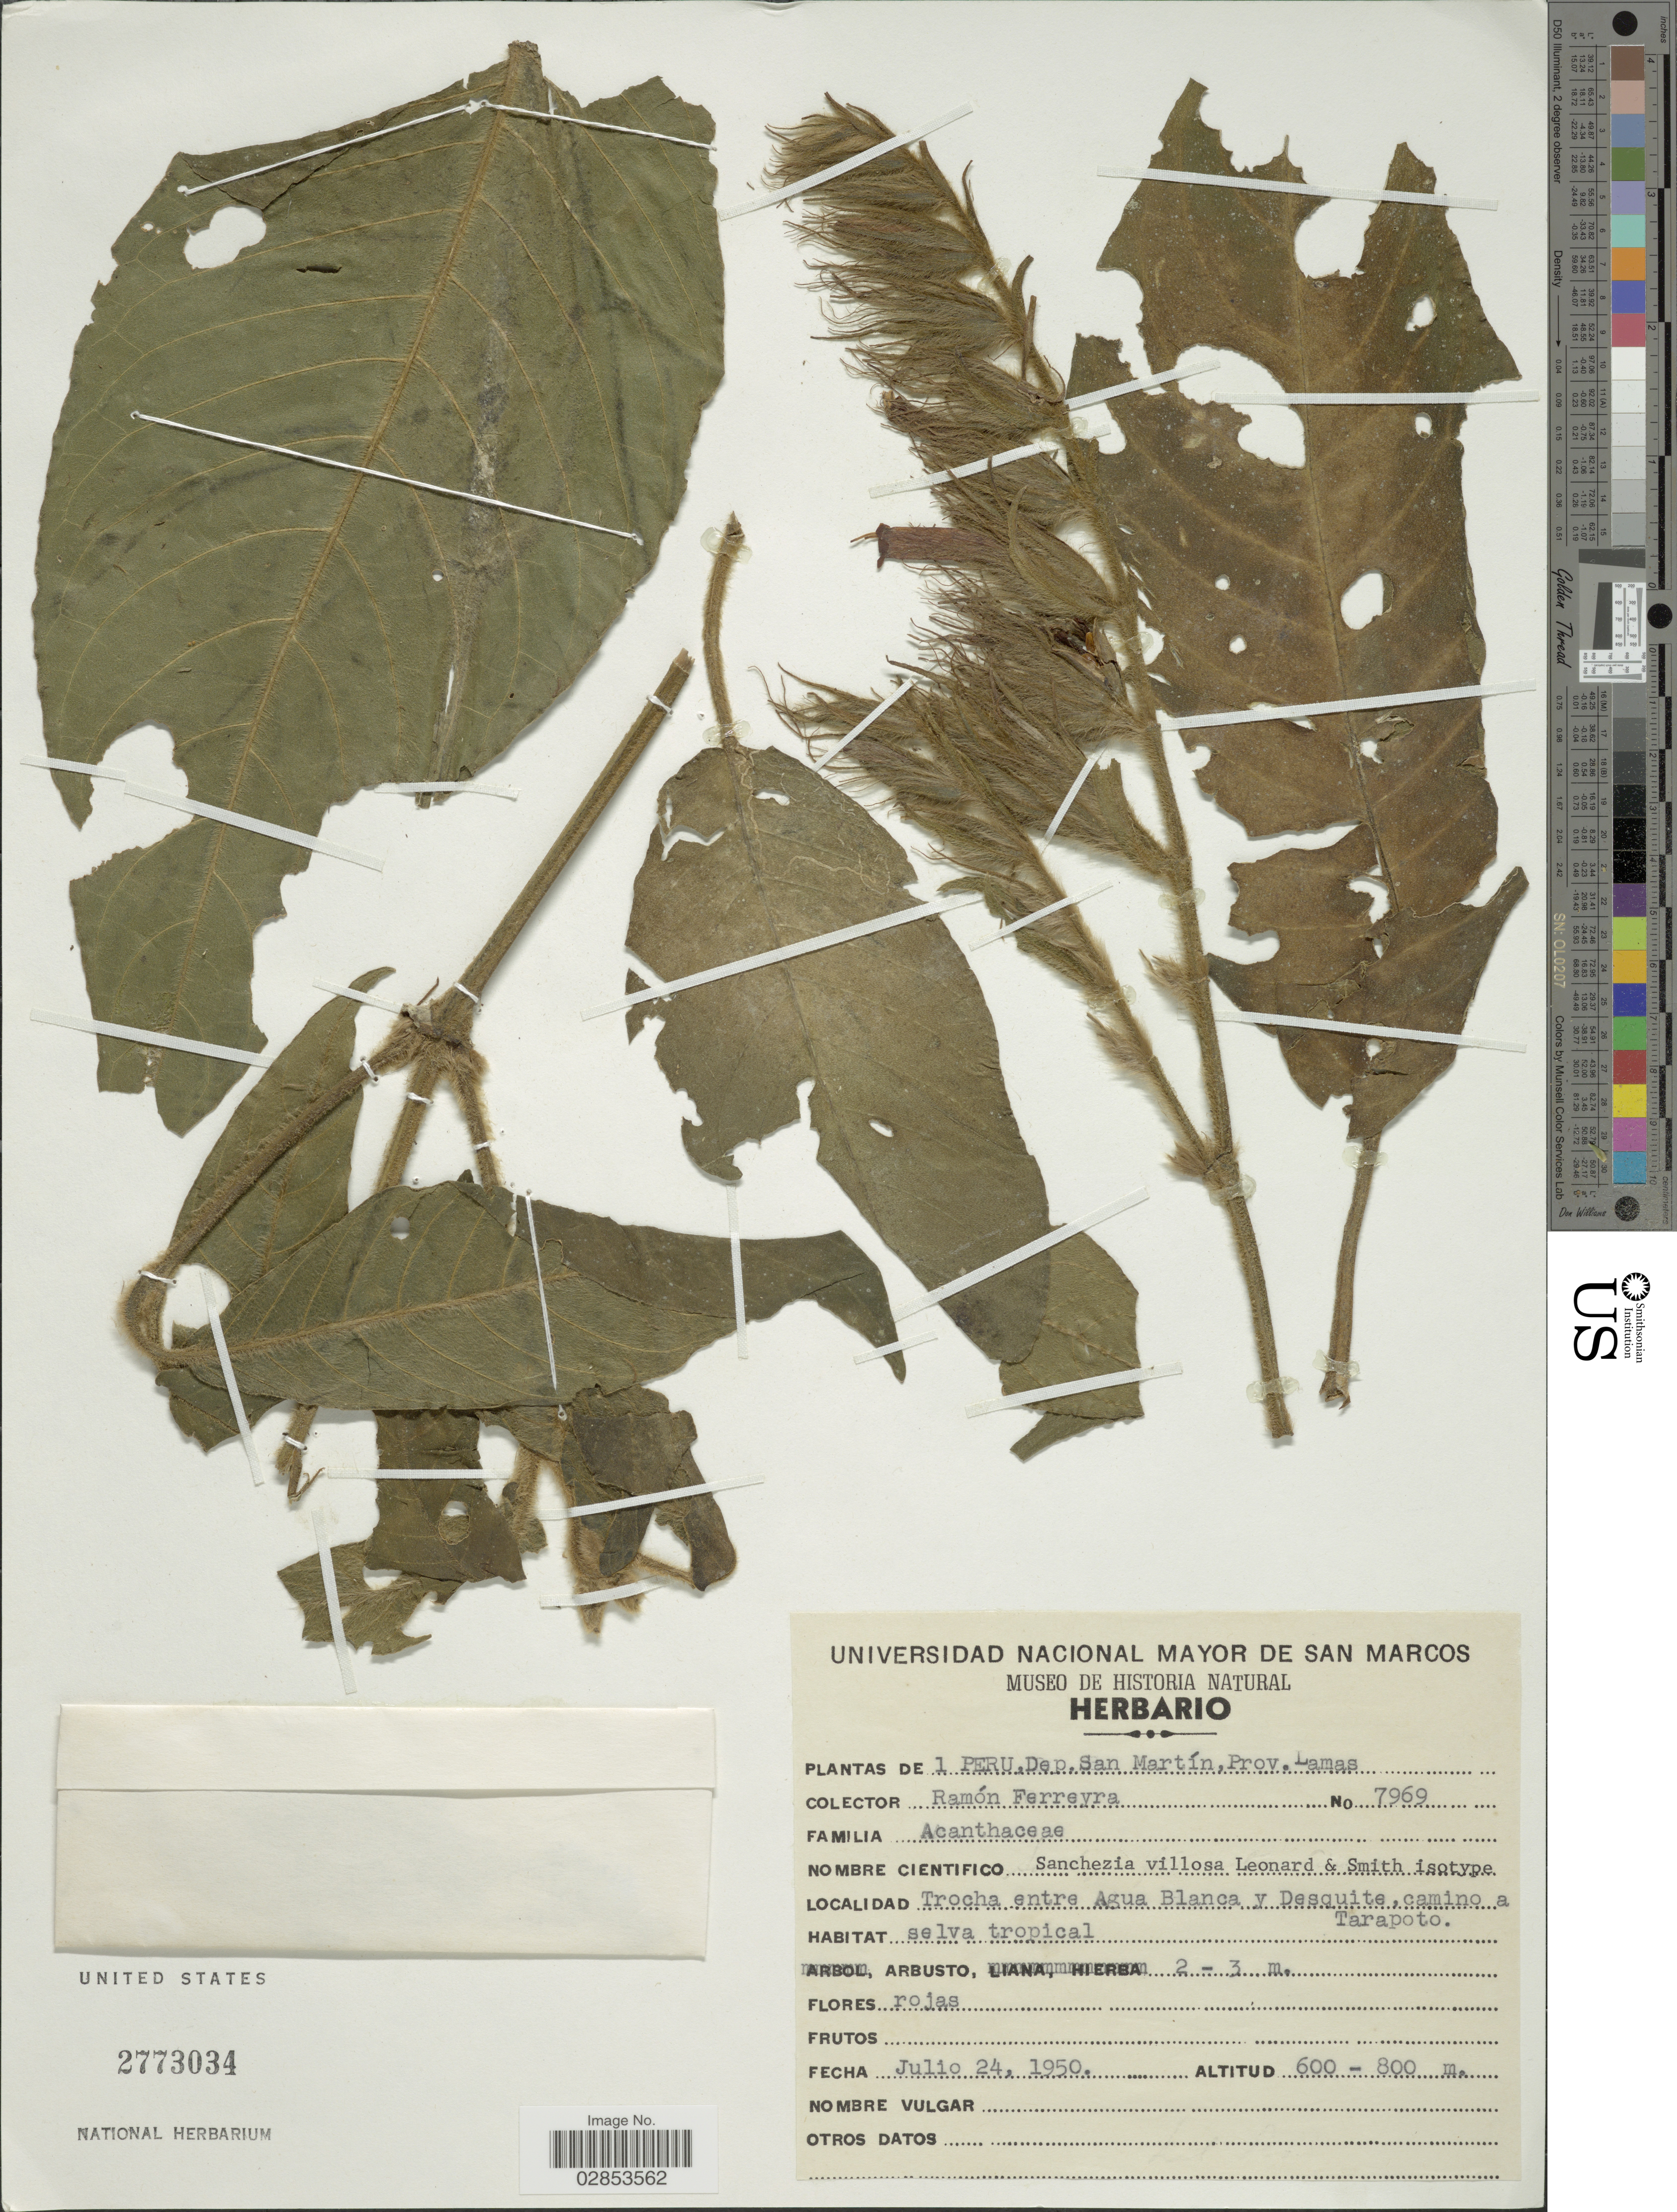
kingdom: Plantae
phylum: Tracheophyta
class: Magnoliopsida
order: Lamiales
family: Acanthaceae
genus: Sanchezia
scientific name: Sanchezia villosa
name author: Leonard & L.B. Sm.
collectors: R. A. Ferreyra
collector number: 7969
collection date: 1950-07-24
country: Peru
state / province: San Martín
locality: Dep. San Martín, Prov. Lamas. Trocha entre Agua Blanca y Desquite, camino a Tarapoto.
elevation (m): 600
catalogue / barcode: US 2773034